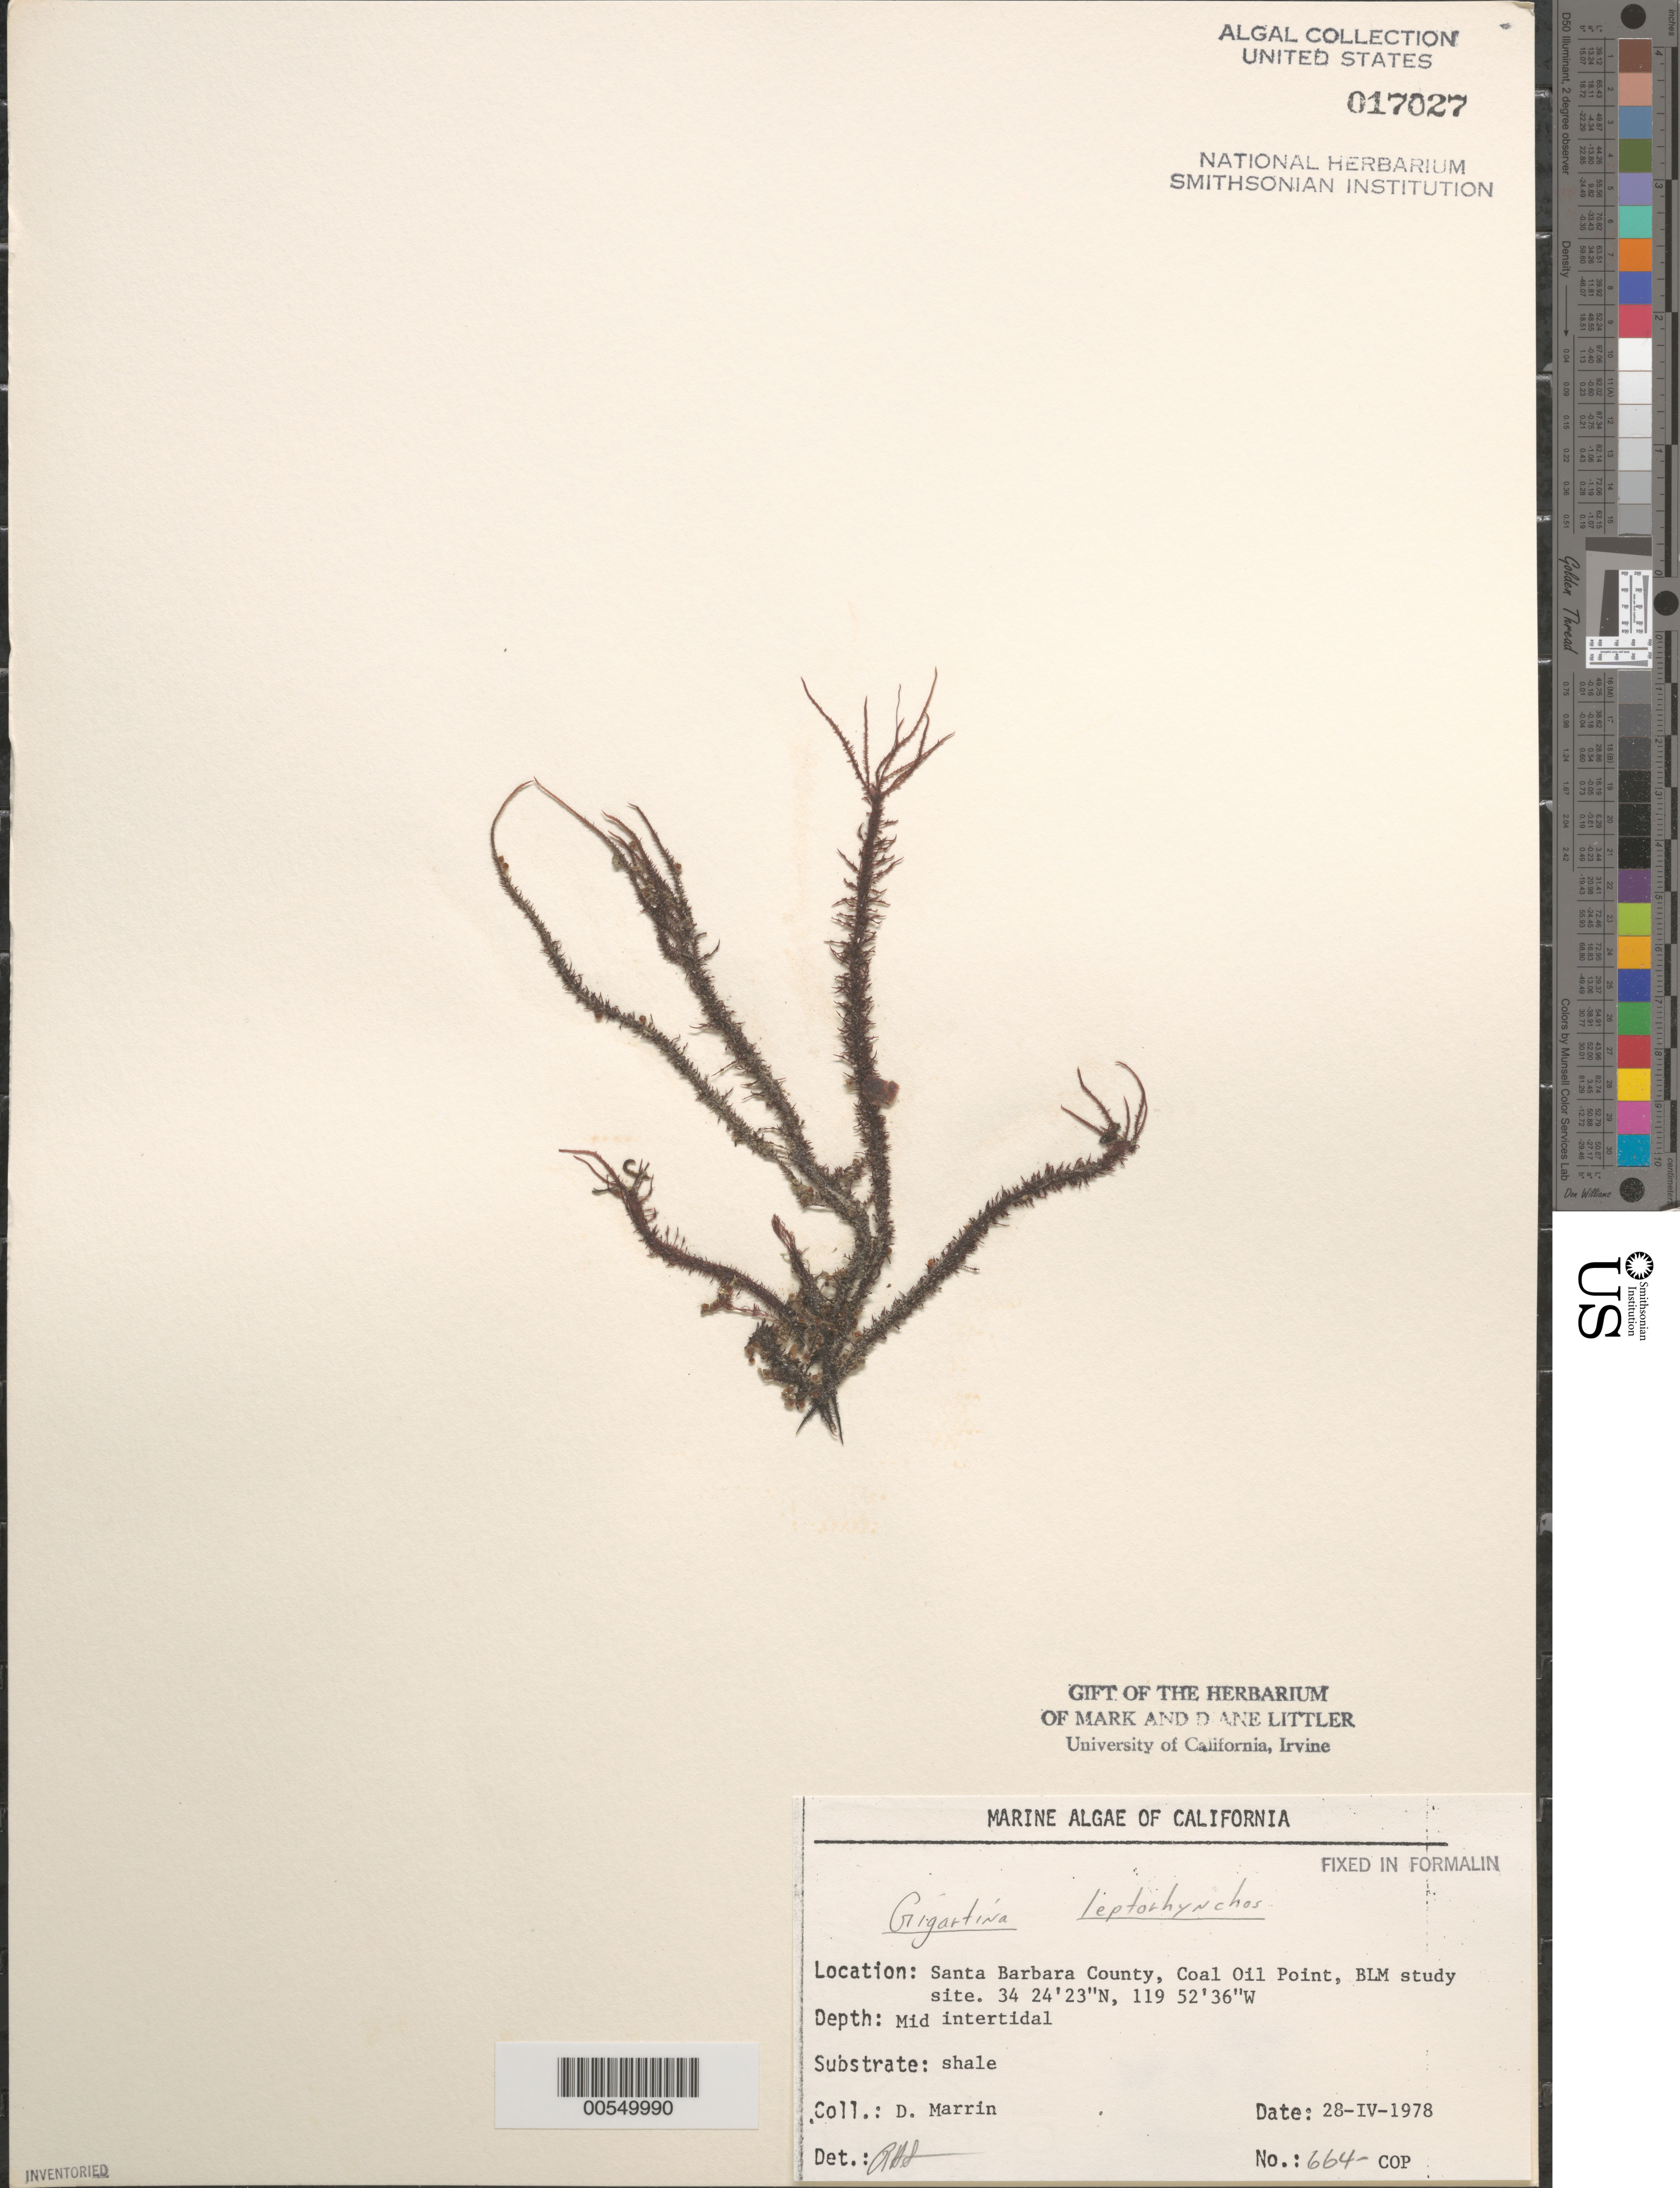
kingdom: Plantae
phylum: Rhodophyta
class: Florideophyceae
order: Gigartinales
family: Gigartinaceae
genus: Mazzaella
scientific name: Mazzaella leptorhynchos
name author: (J. Agardh) Leister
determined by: Algae name updating Project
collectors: D. Marrin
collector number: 664-cop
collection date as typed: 28 Apr 1978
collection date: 1978-04-28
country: United States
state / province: California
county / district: Santa Barbara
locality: Coal Oil Point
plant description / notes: BLM-SOCALBIGHT Rocky Intertidal Survey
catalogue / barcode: US 17027